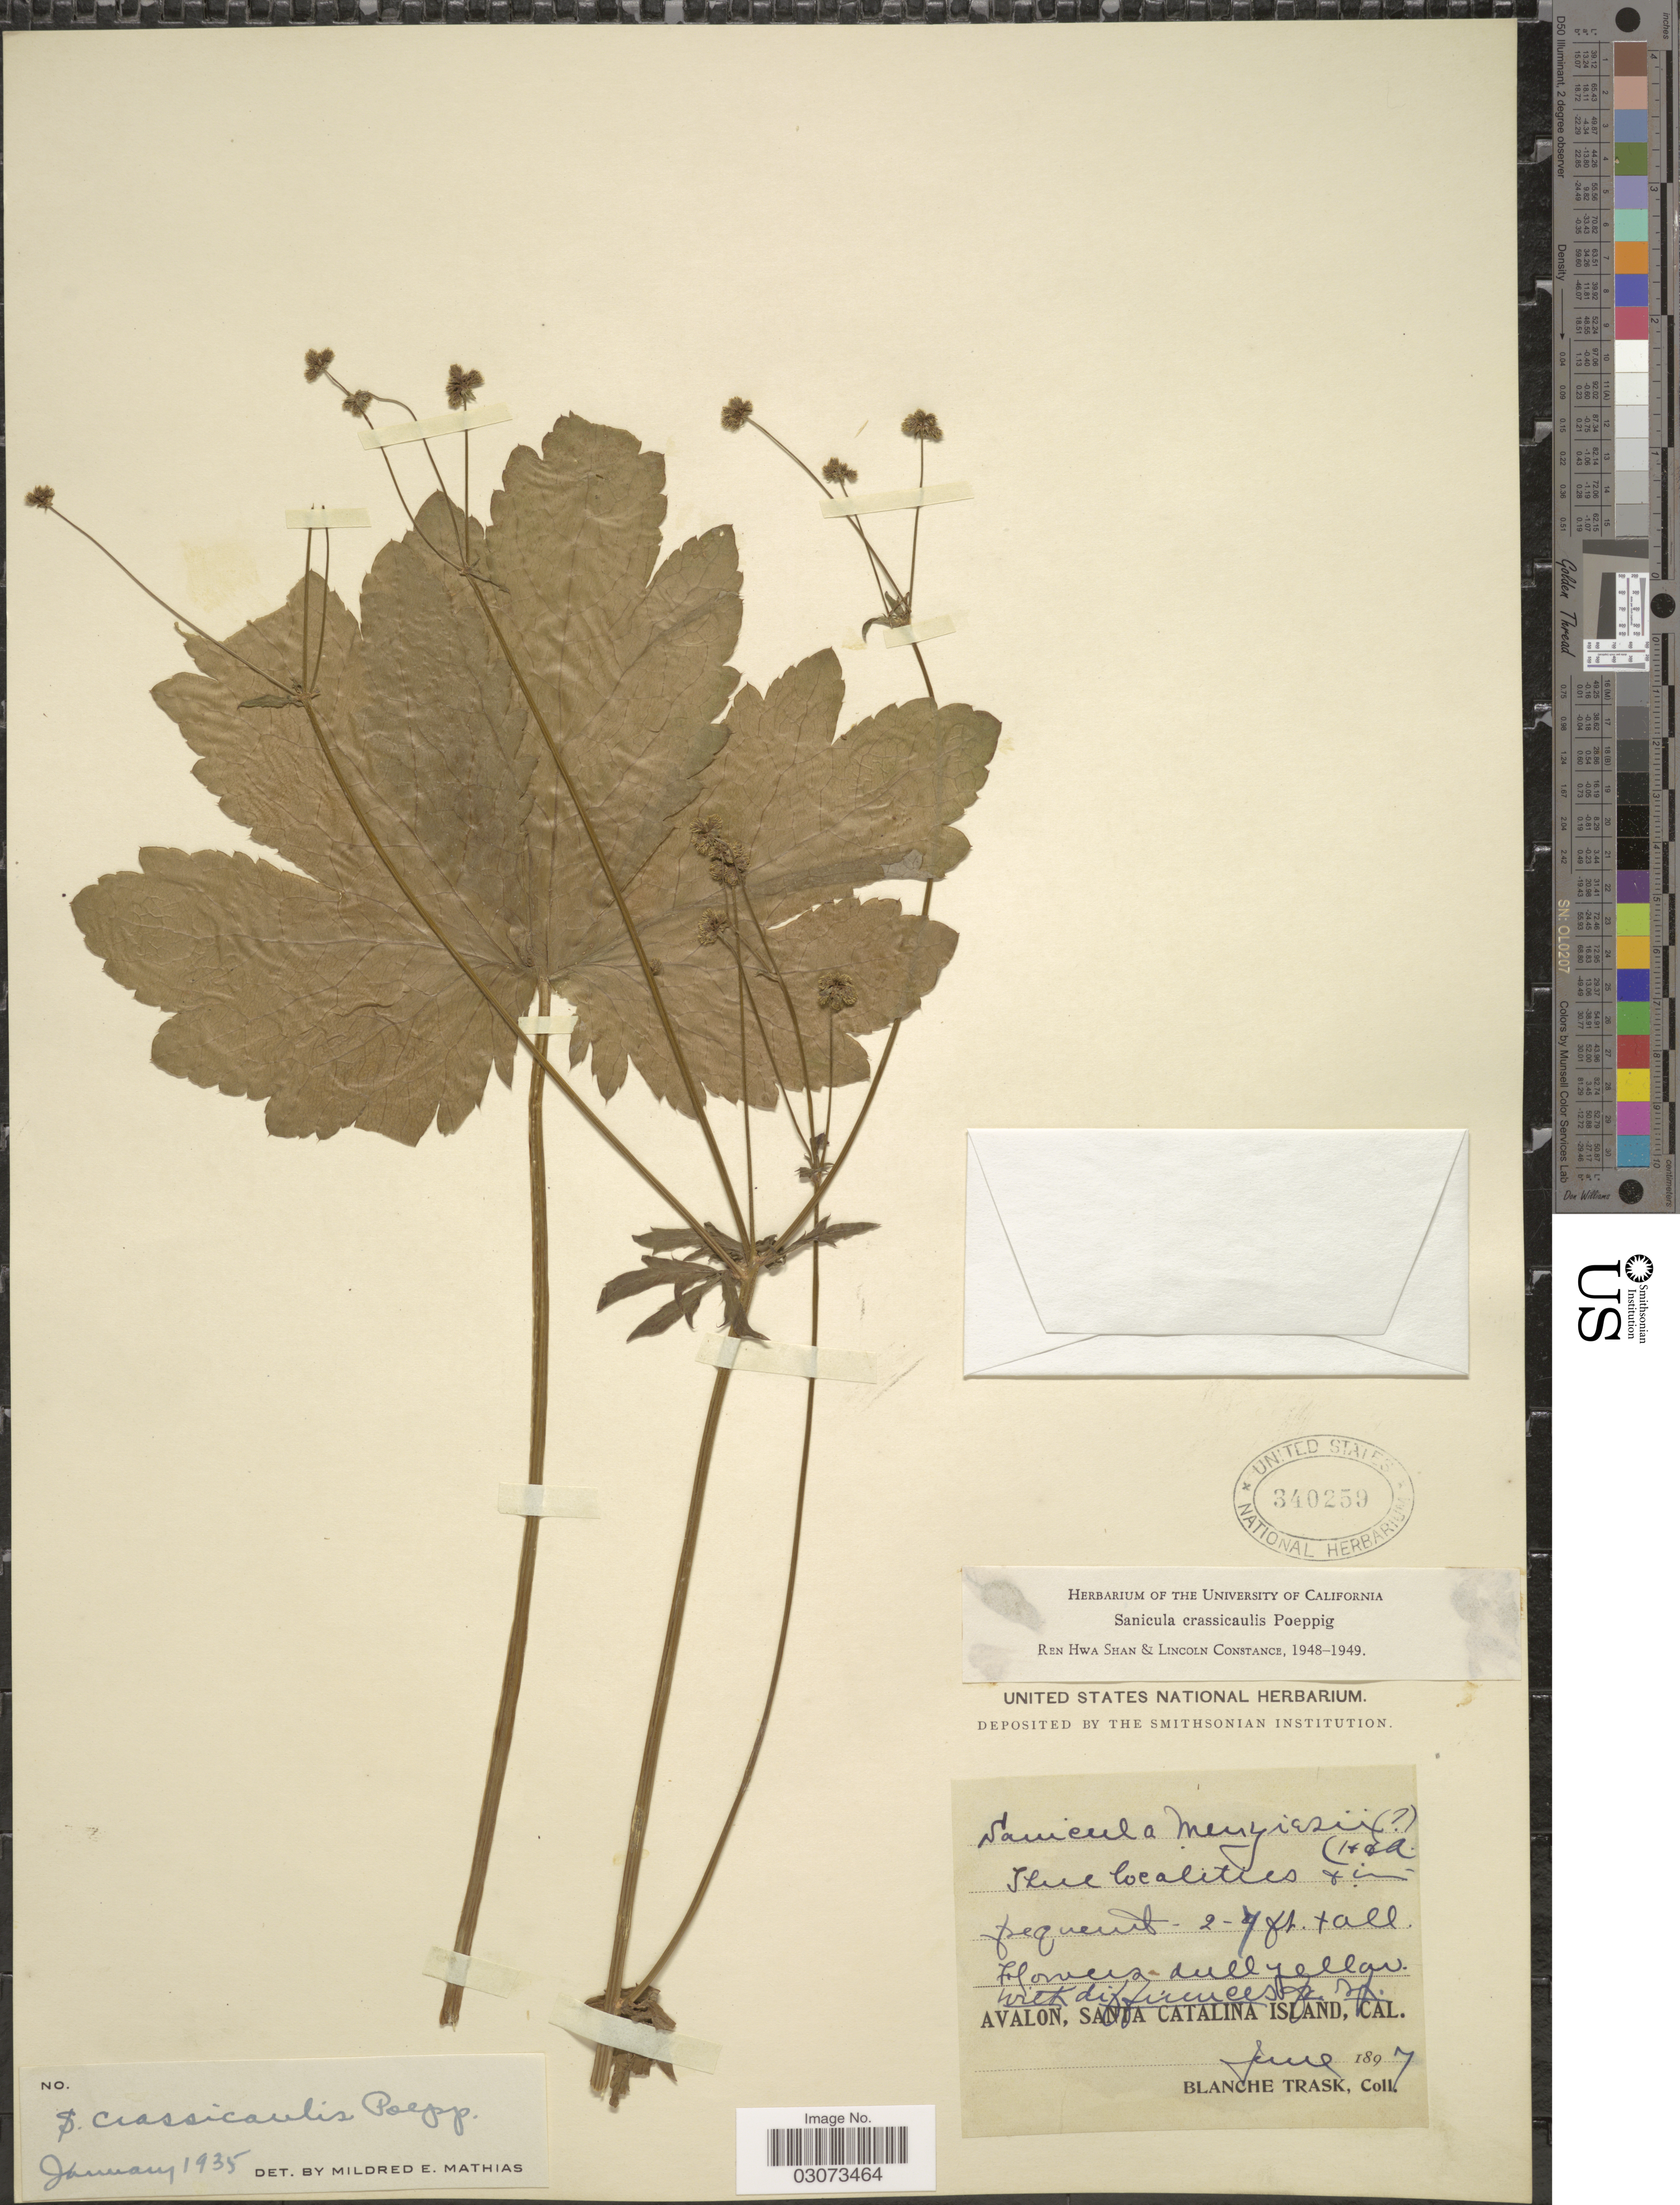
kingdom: Plantae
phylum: Tracheophyta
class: Magnoliopsida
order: Apiales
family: Apiaceae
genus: Sanicula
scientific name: Sanicula crassicaulis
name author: Poepp. ex DC.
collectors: B. Trask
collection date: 1897-06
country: United States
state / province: California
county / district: Los Angeles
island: Santa Catalina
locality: Avalon, Santa Catalina Island.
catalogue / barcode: US 340259